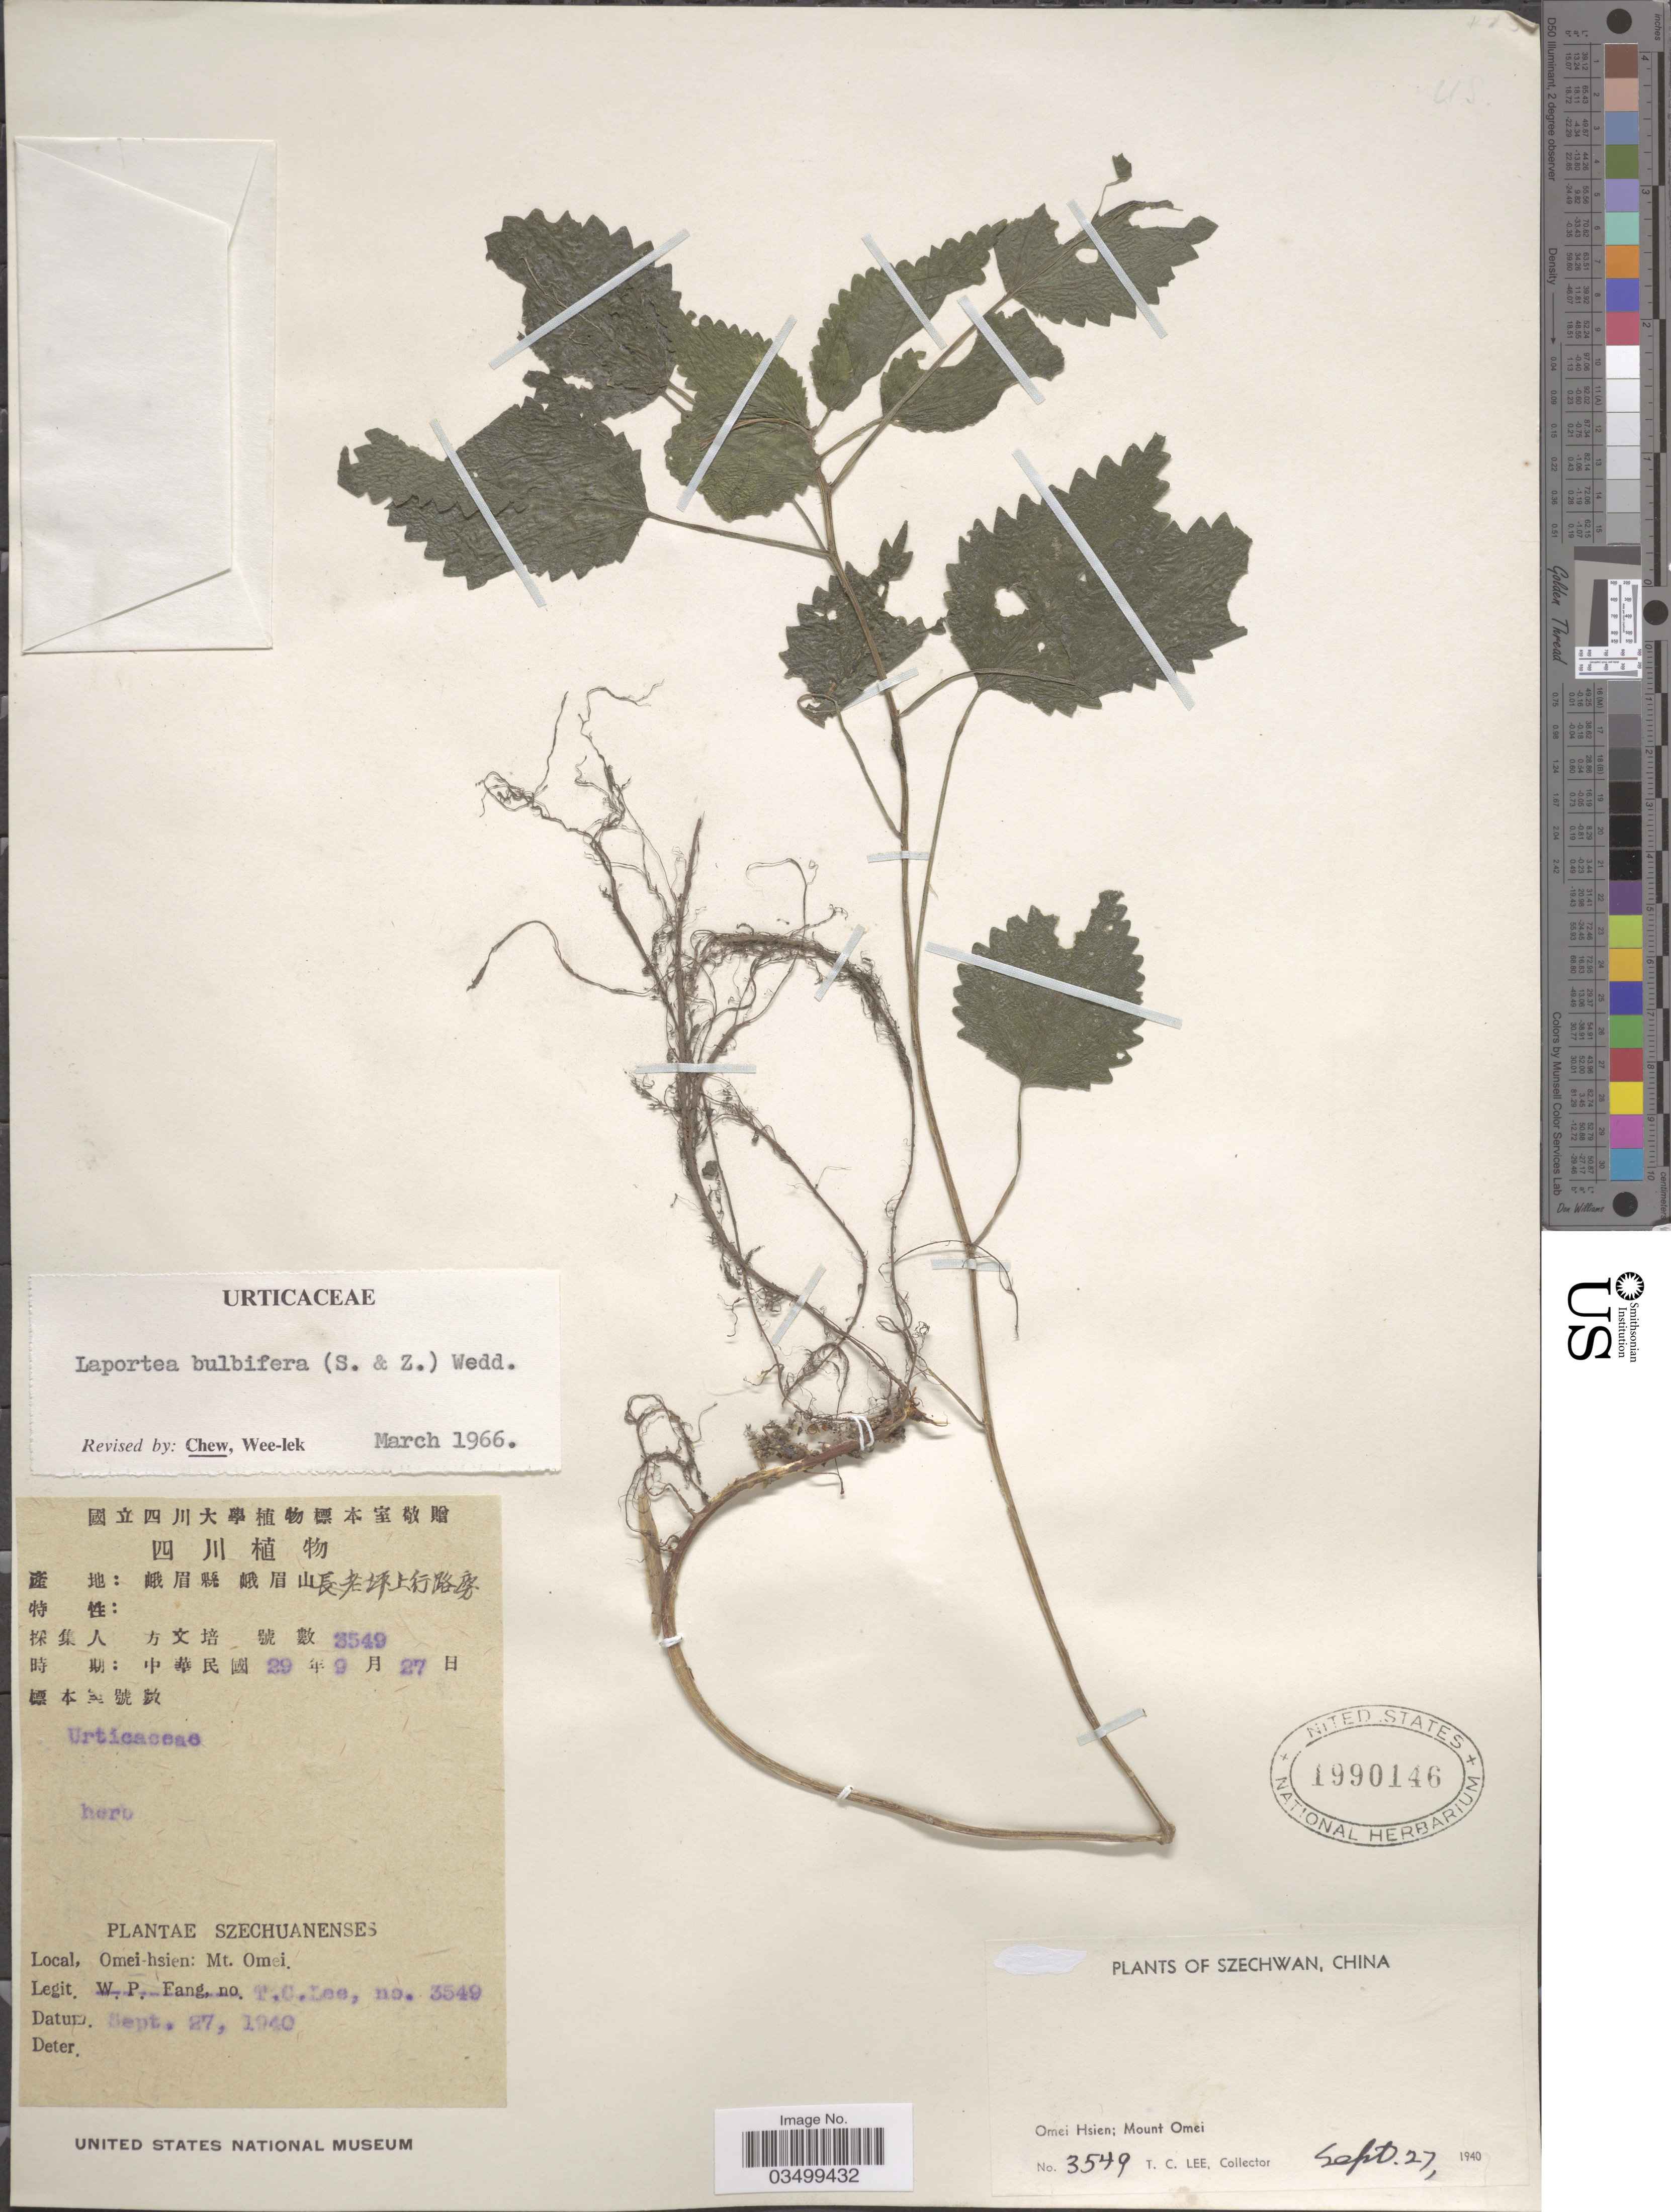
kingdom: Plantae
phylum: Tracheophyta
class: Magnoliopsida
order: Rosales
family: Urticaceae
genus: Laportea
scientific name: Laportea bulbifera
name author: (Siebold & Zucc.) Wedd.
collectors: T. Lee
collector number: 3549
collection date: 1940-09-27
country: China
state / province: Sichuan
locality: Szechwan. Omei Hsien: Mount Omei.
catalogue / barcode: US 1990146